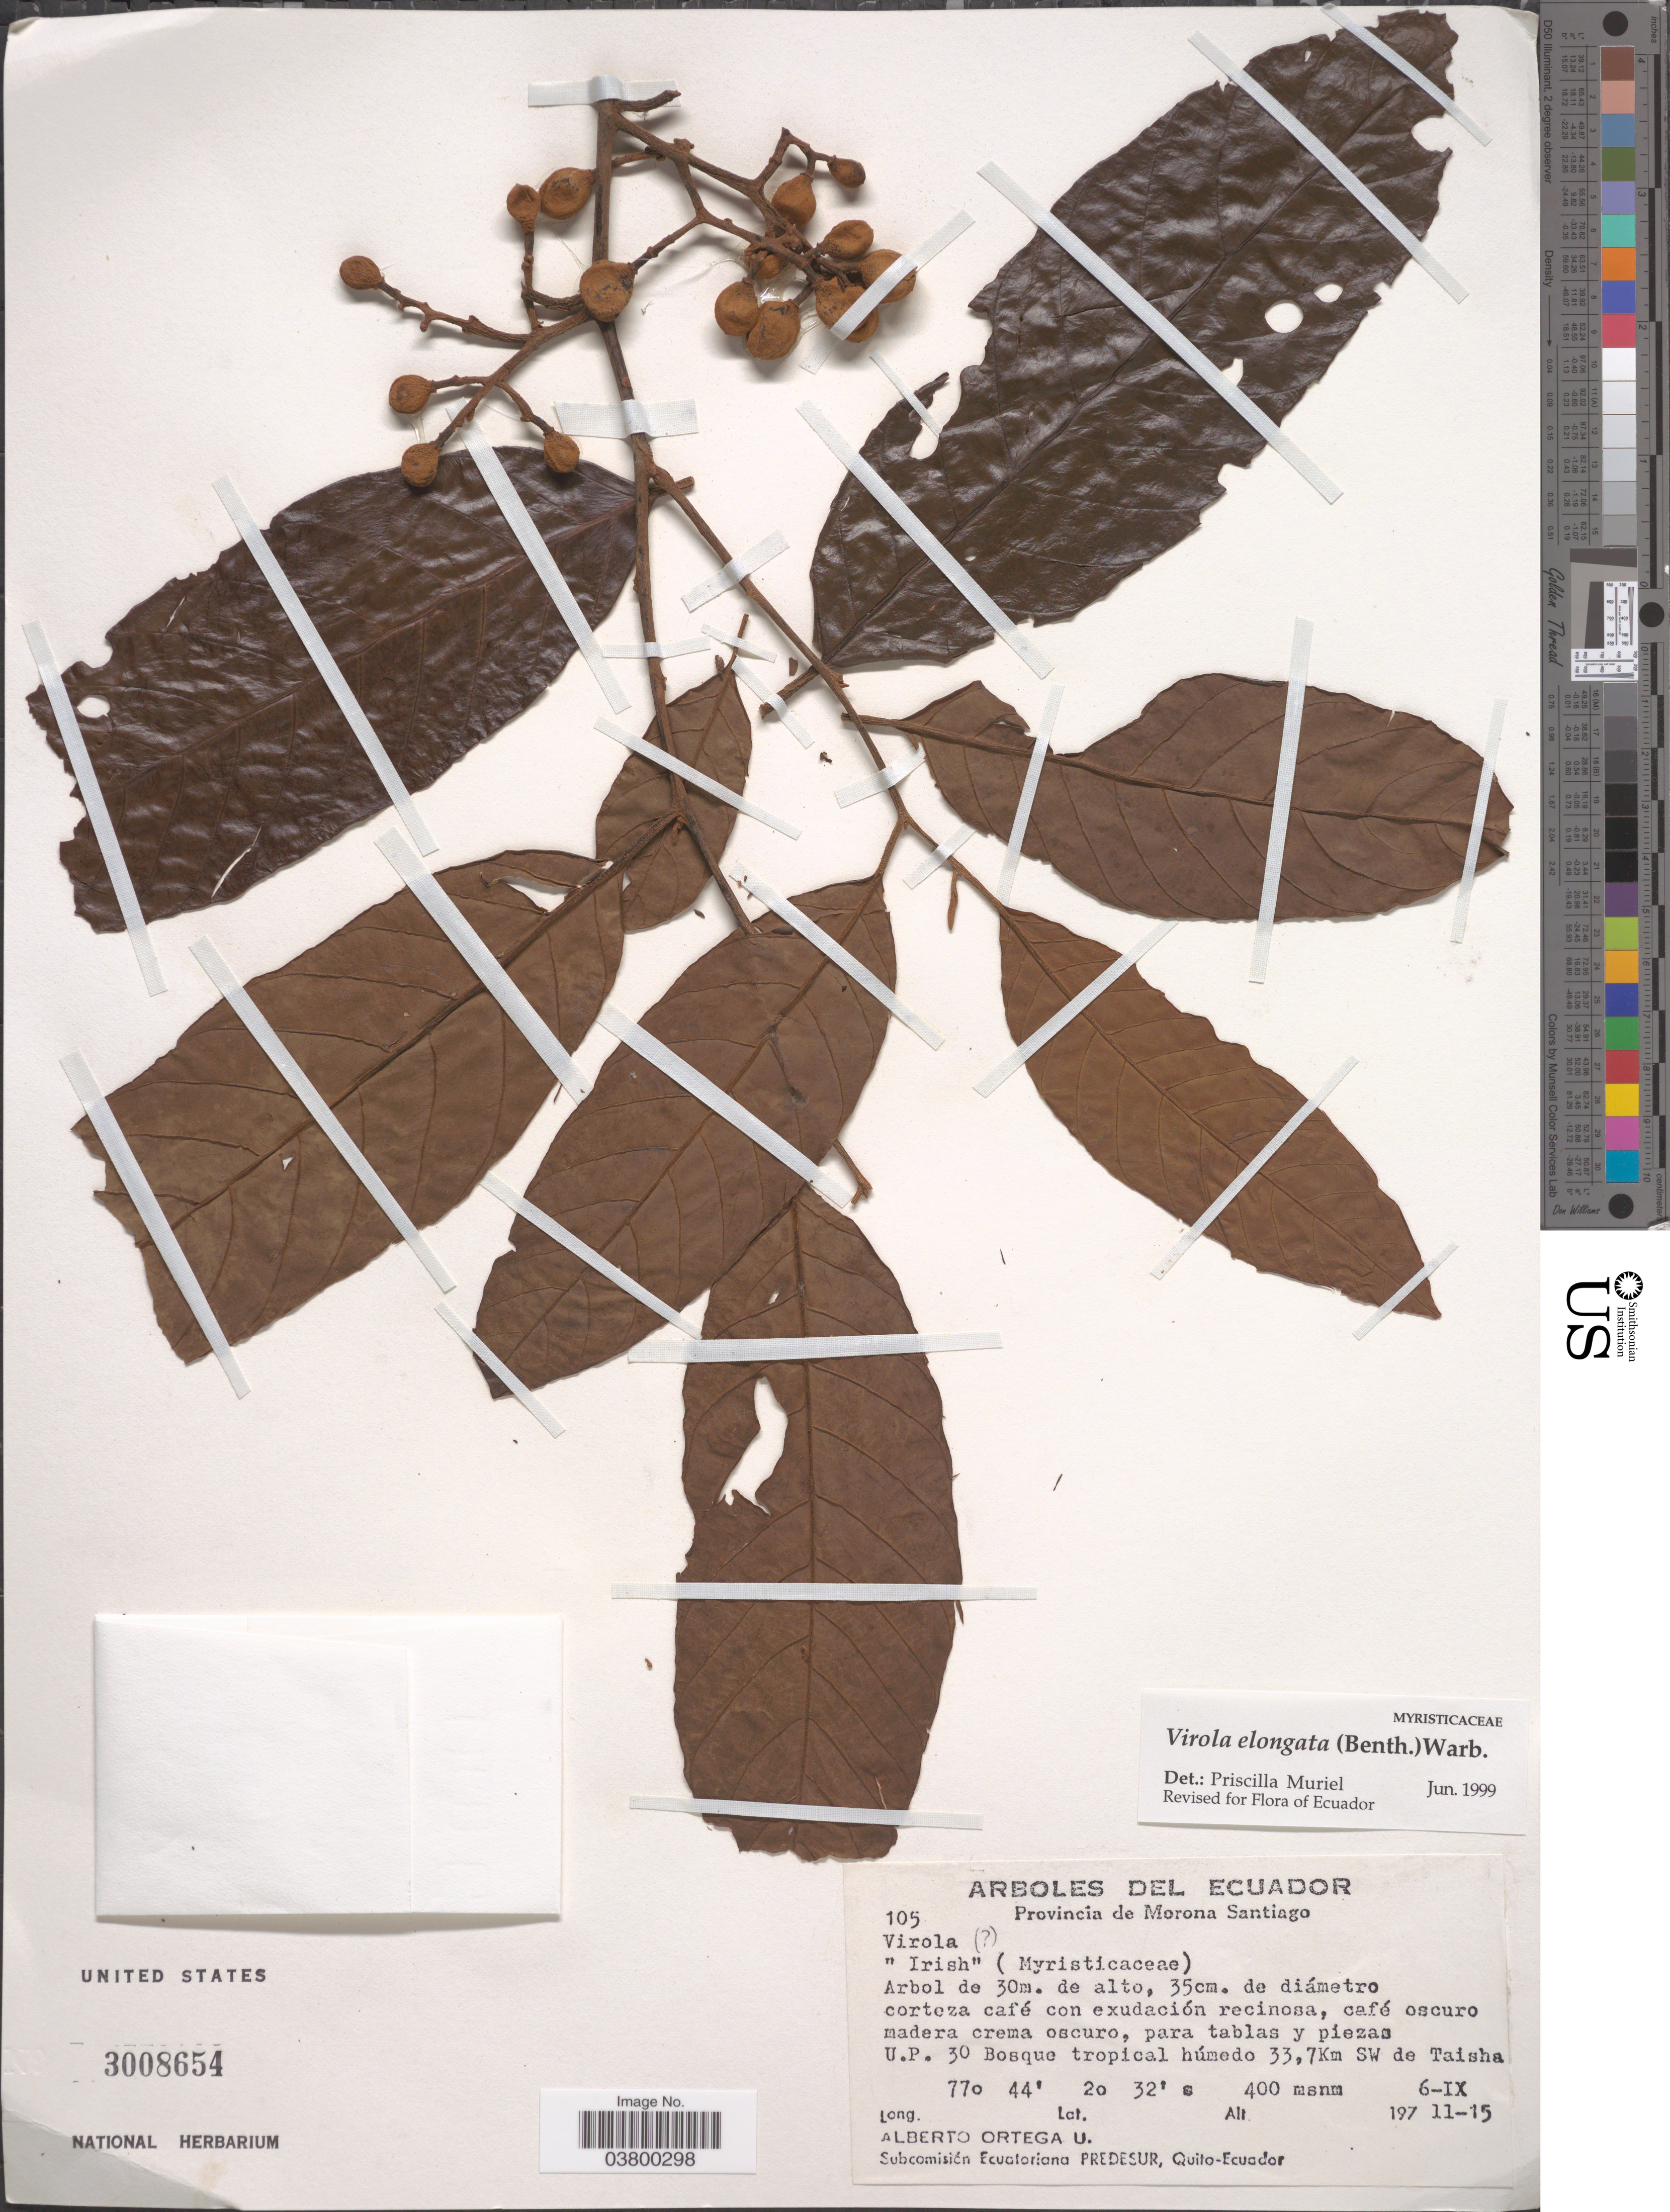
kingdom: Plantae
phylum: Tracheophyta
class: Magnoliopsida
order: Magnoliales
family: Myristicaceae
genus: Virola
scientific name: Virola elongata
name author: (Benth.) Warb.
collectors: A. T. Ortega U.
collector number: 105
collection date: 1976-09-11/1976-09-15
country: Ecuador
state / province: Morona-Santiago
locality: U.P. 30 Bosque tropical húmedo 33,7 Km SW de Taisha.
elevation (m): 400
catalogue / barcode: US 3008654